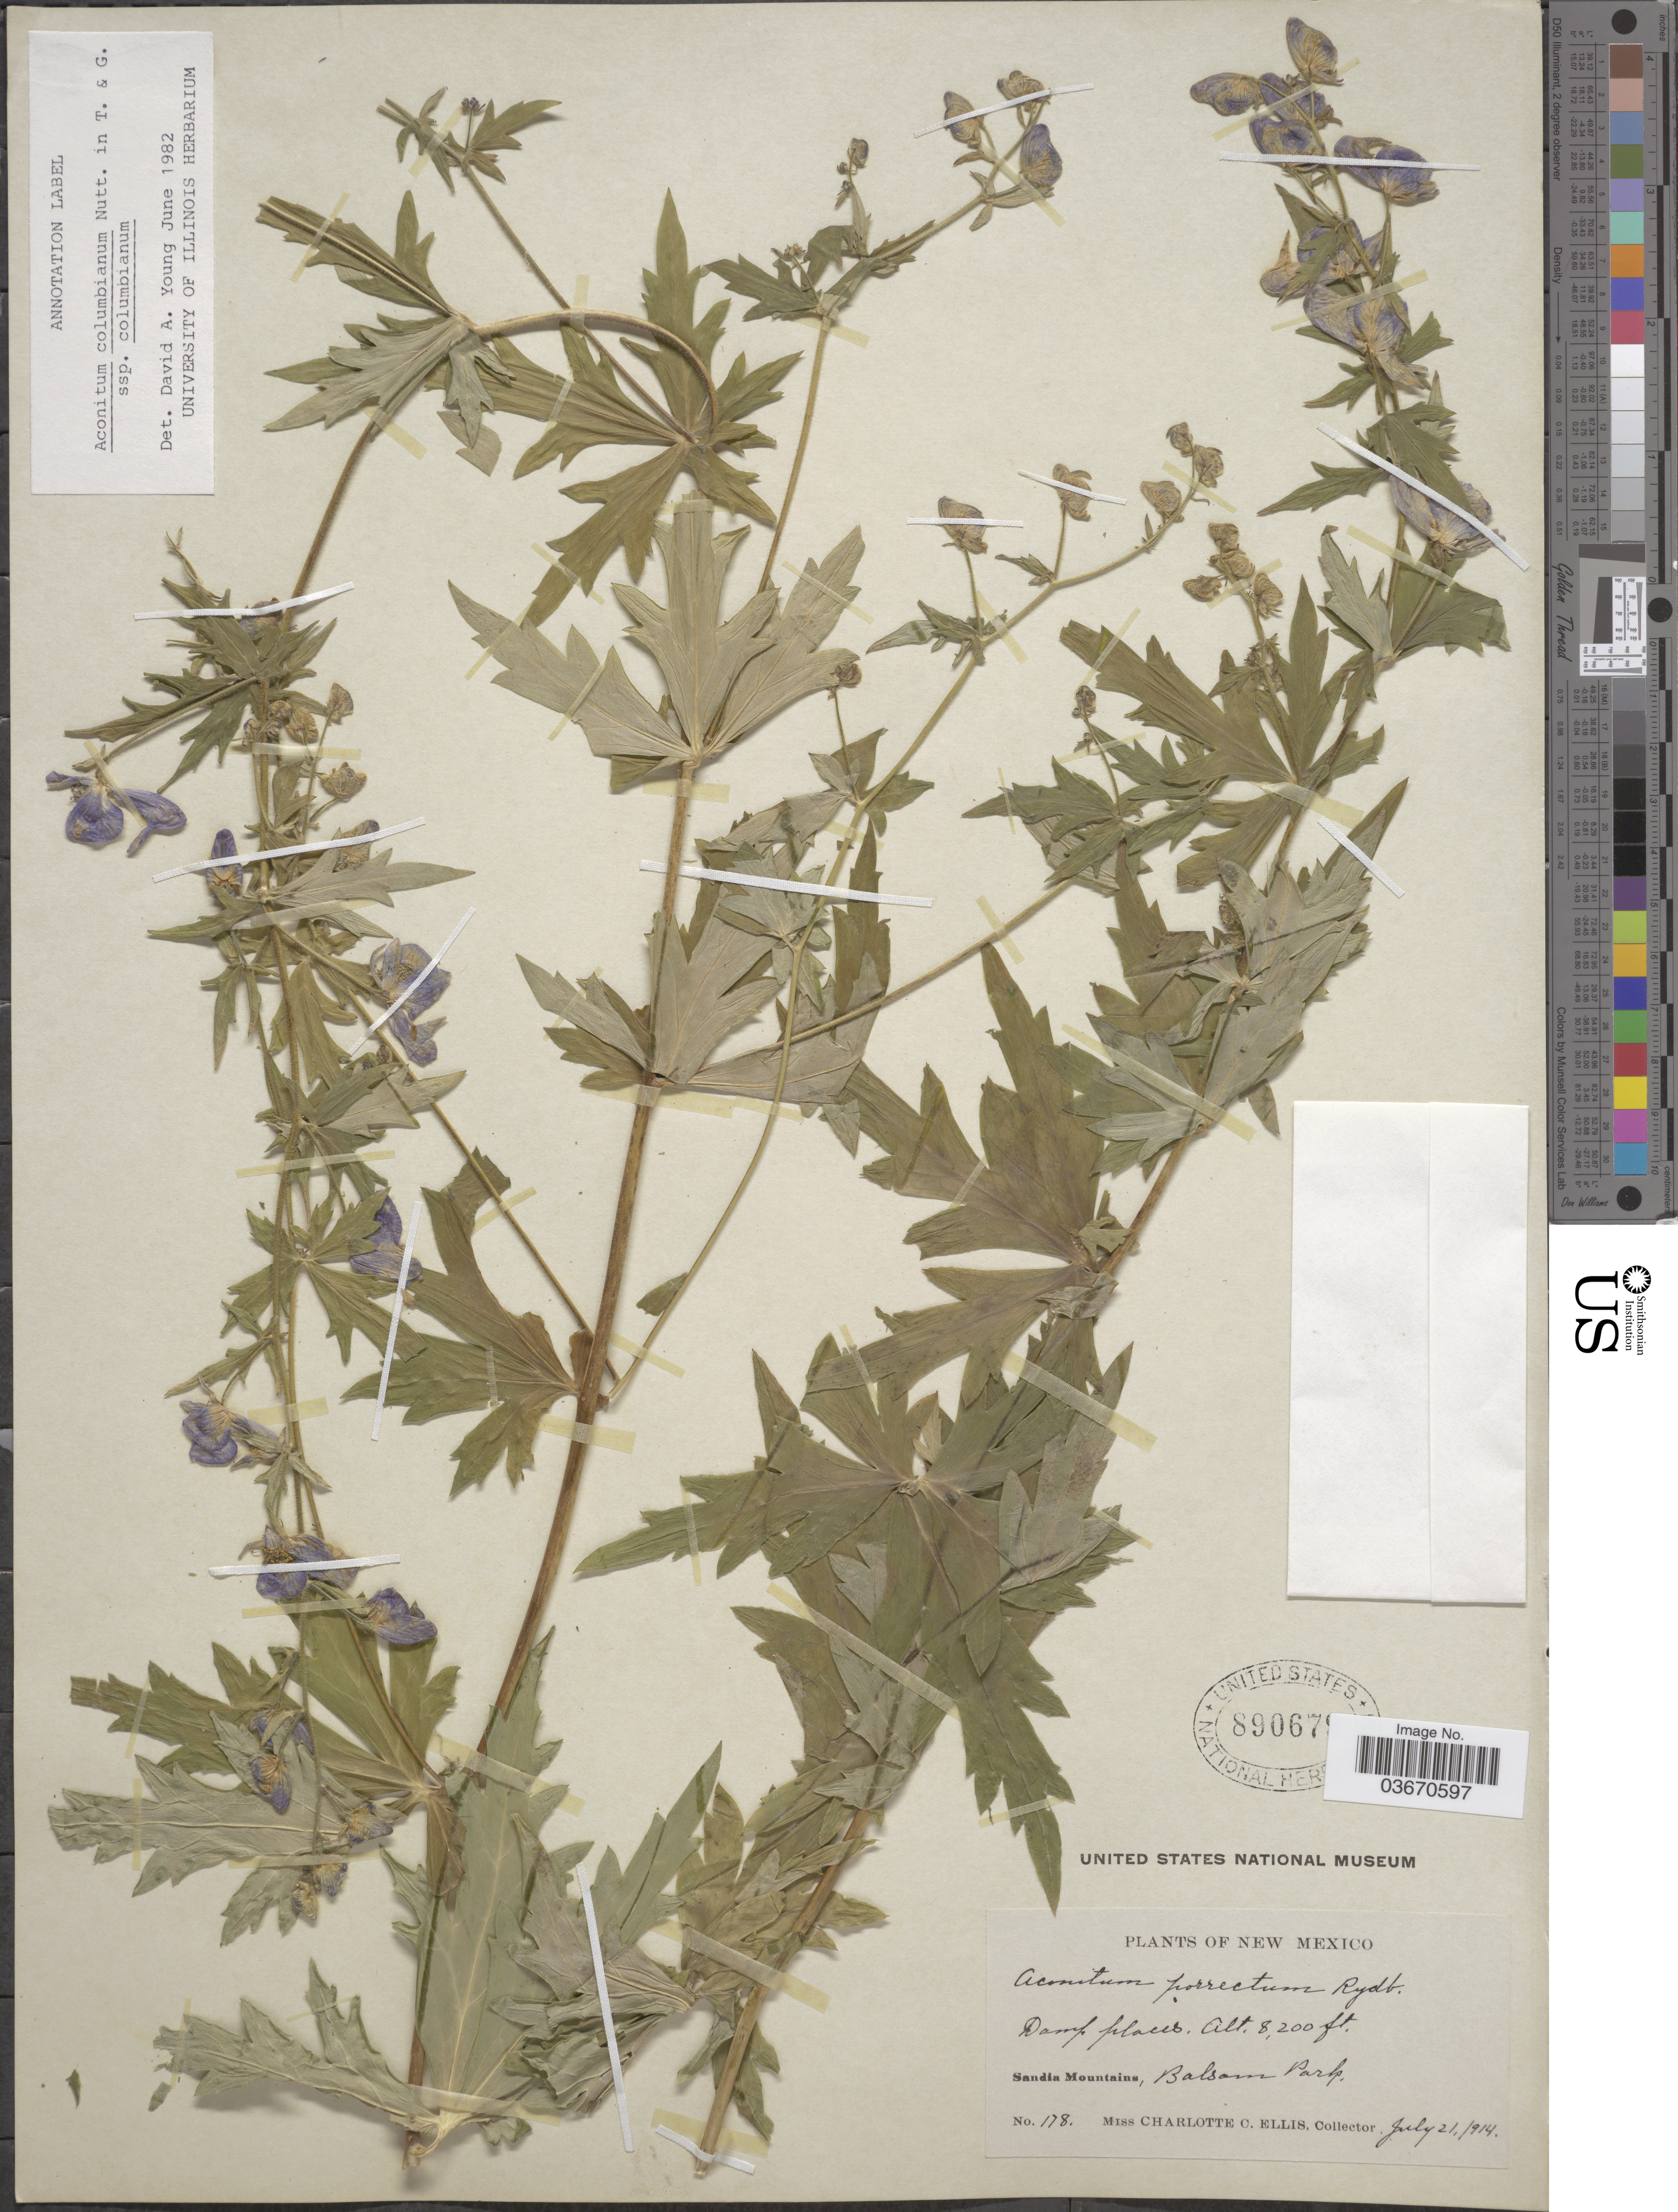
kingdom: Plantae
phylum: Tracheophyta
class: Magnoliopsida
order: Ranunculales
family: Ranunculaceae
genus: Aconitum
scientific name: Aconitum columbianum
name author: Nutt.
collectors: C. C. Ellis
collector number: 178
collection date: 1914-07-21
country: United States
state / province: New Mexico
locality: Sandia Mountains, Balsam Park.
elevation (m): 2499